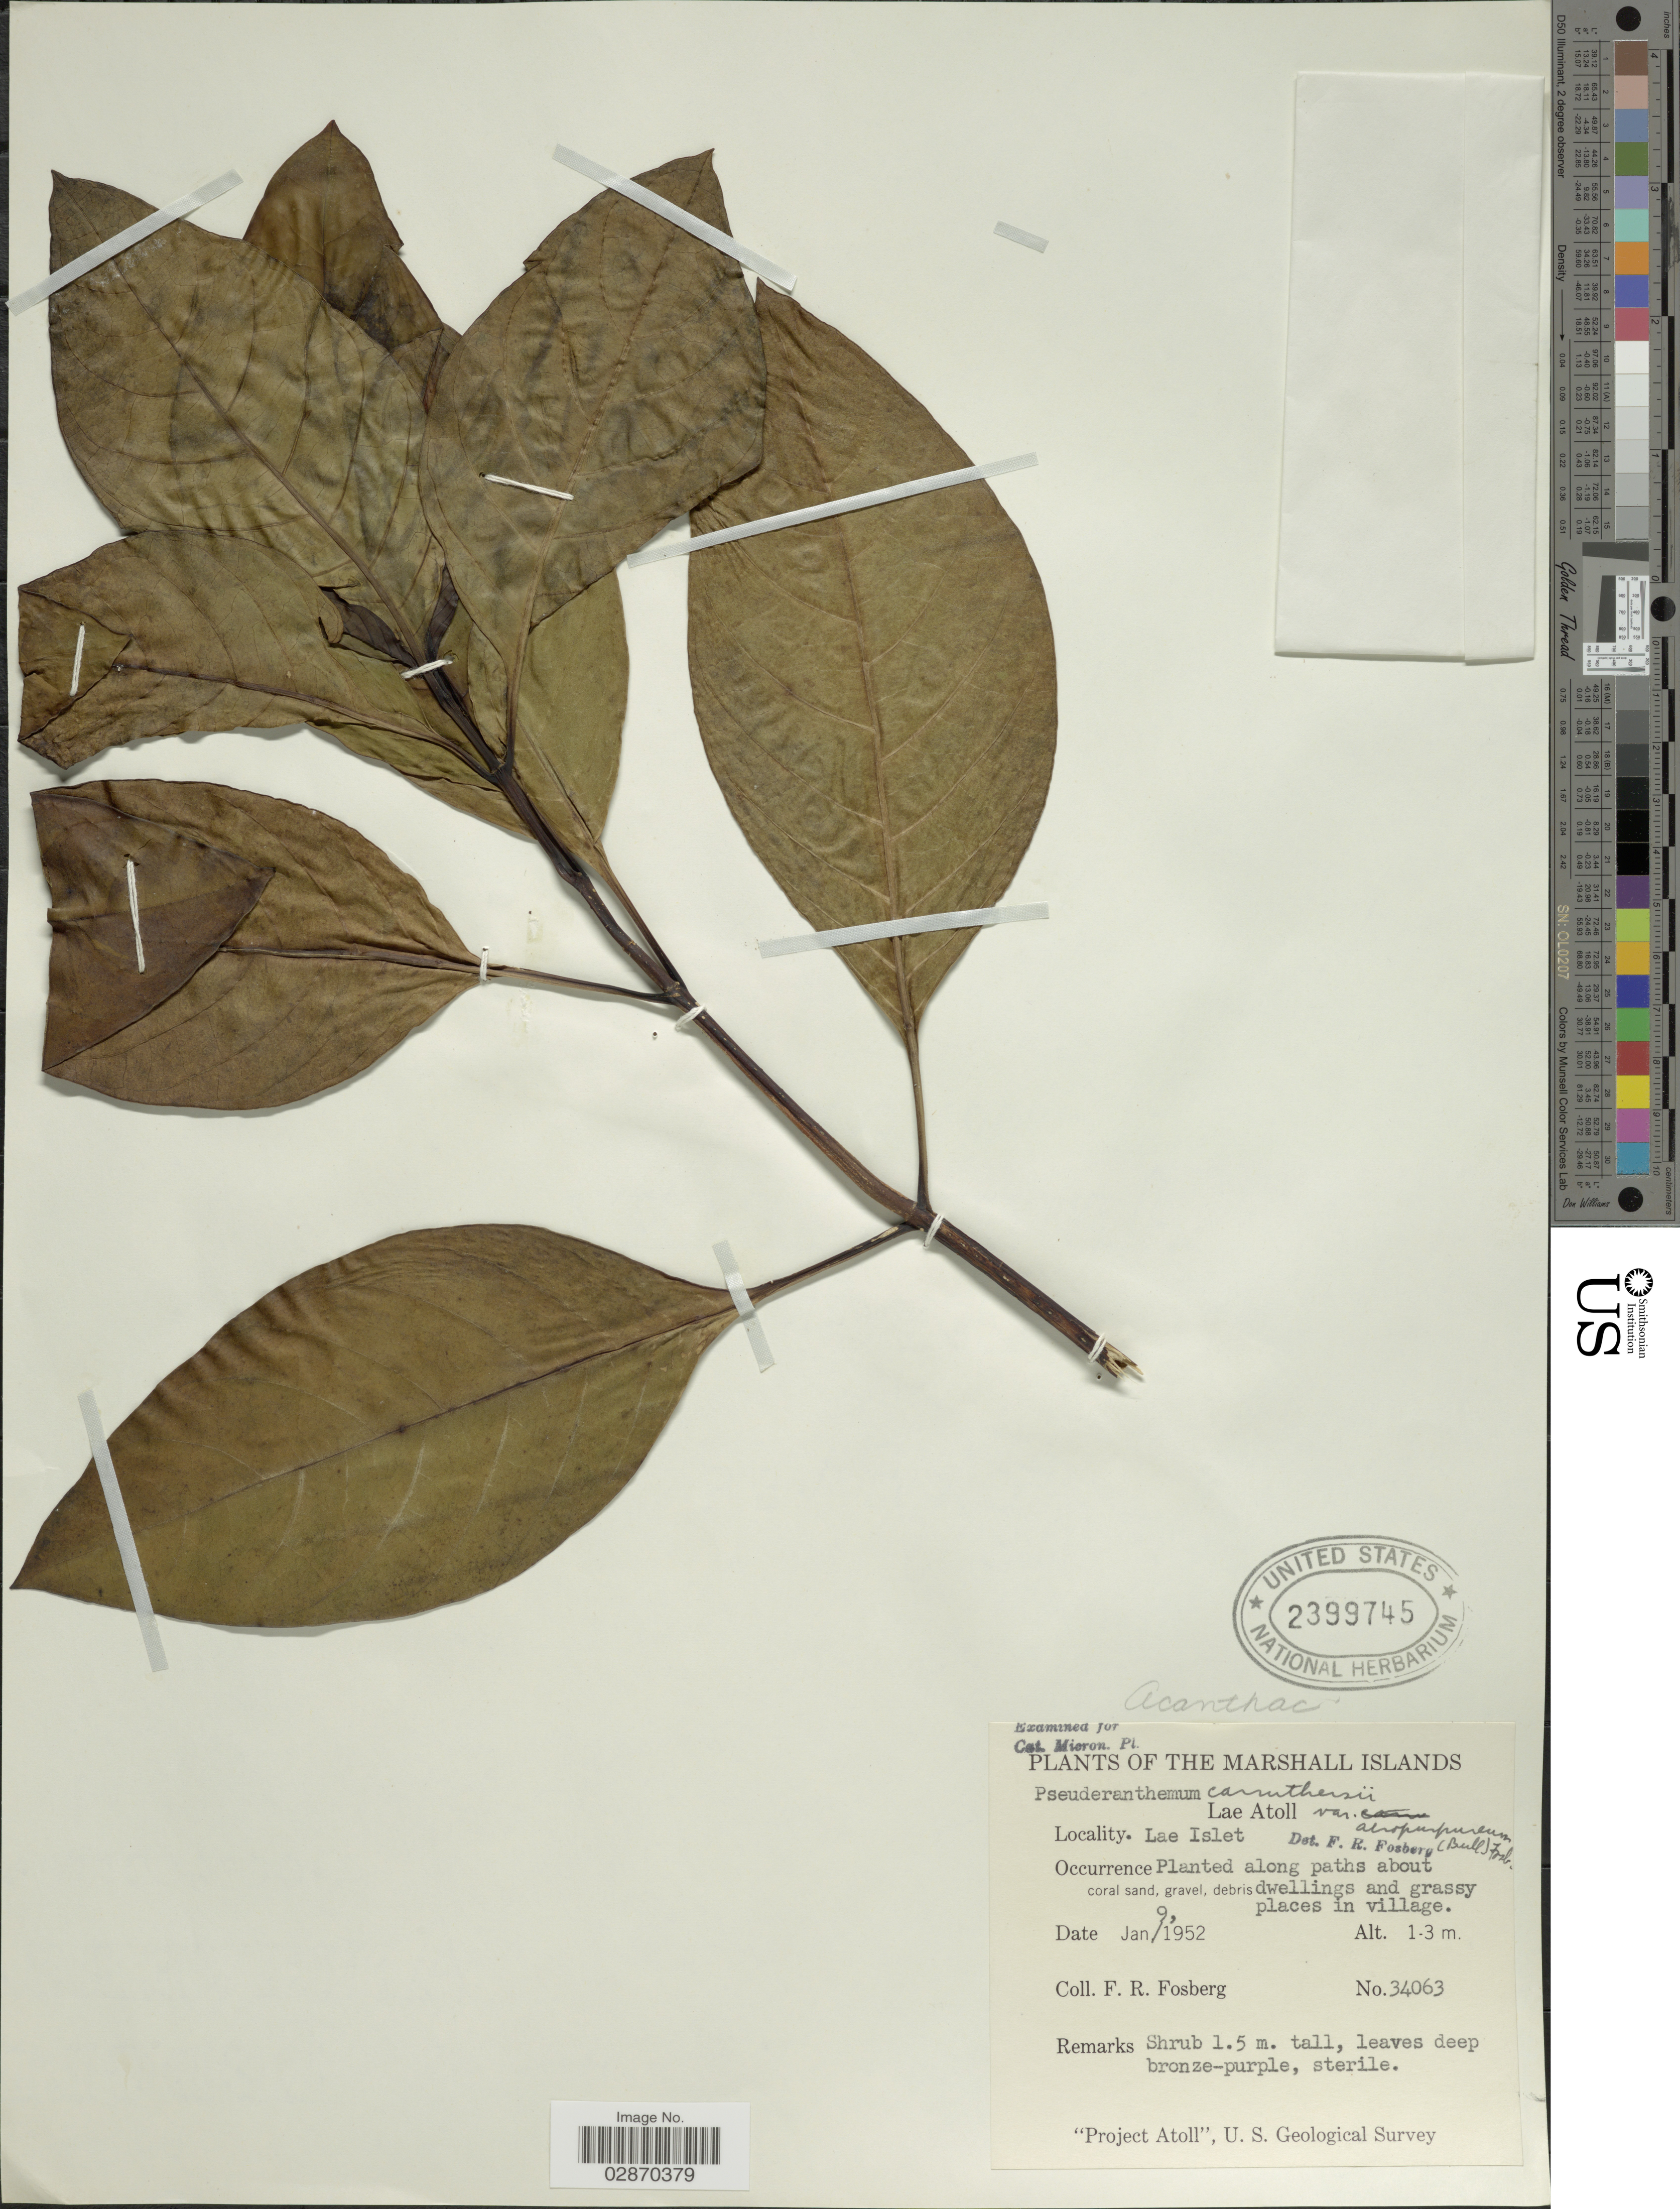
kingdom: Plantae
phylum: Tracheophyta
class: Magnoliopsida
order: Lamiales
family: Acanthaceae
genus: Pseuderanthemum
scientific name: Pseuderanthemum carruthersii var. atropurpureum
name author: (W. Bull) Fosberg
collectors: F. R. Fosberg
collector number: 34063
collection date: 1952-01-09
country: Marshall Islands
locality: Lae Atoll, Lae Islet.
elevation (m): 1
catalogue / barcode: US 2399745